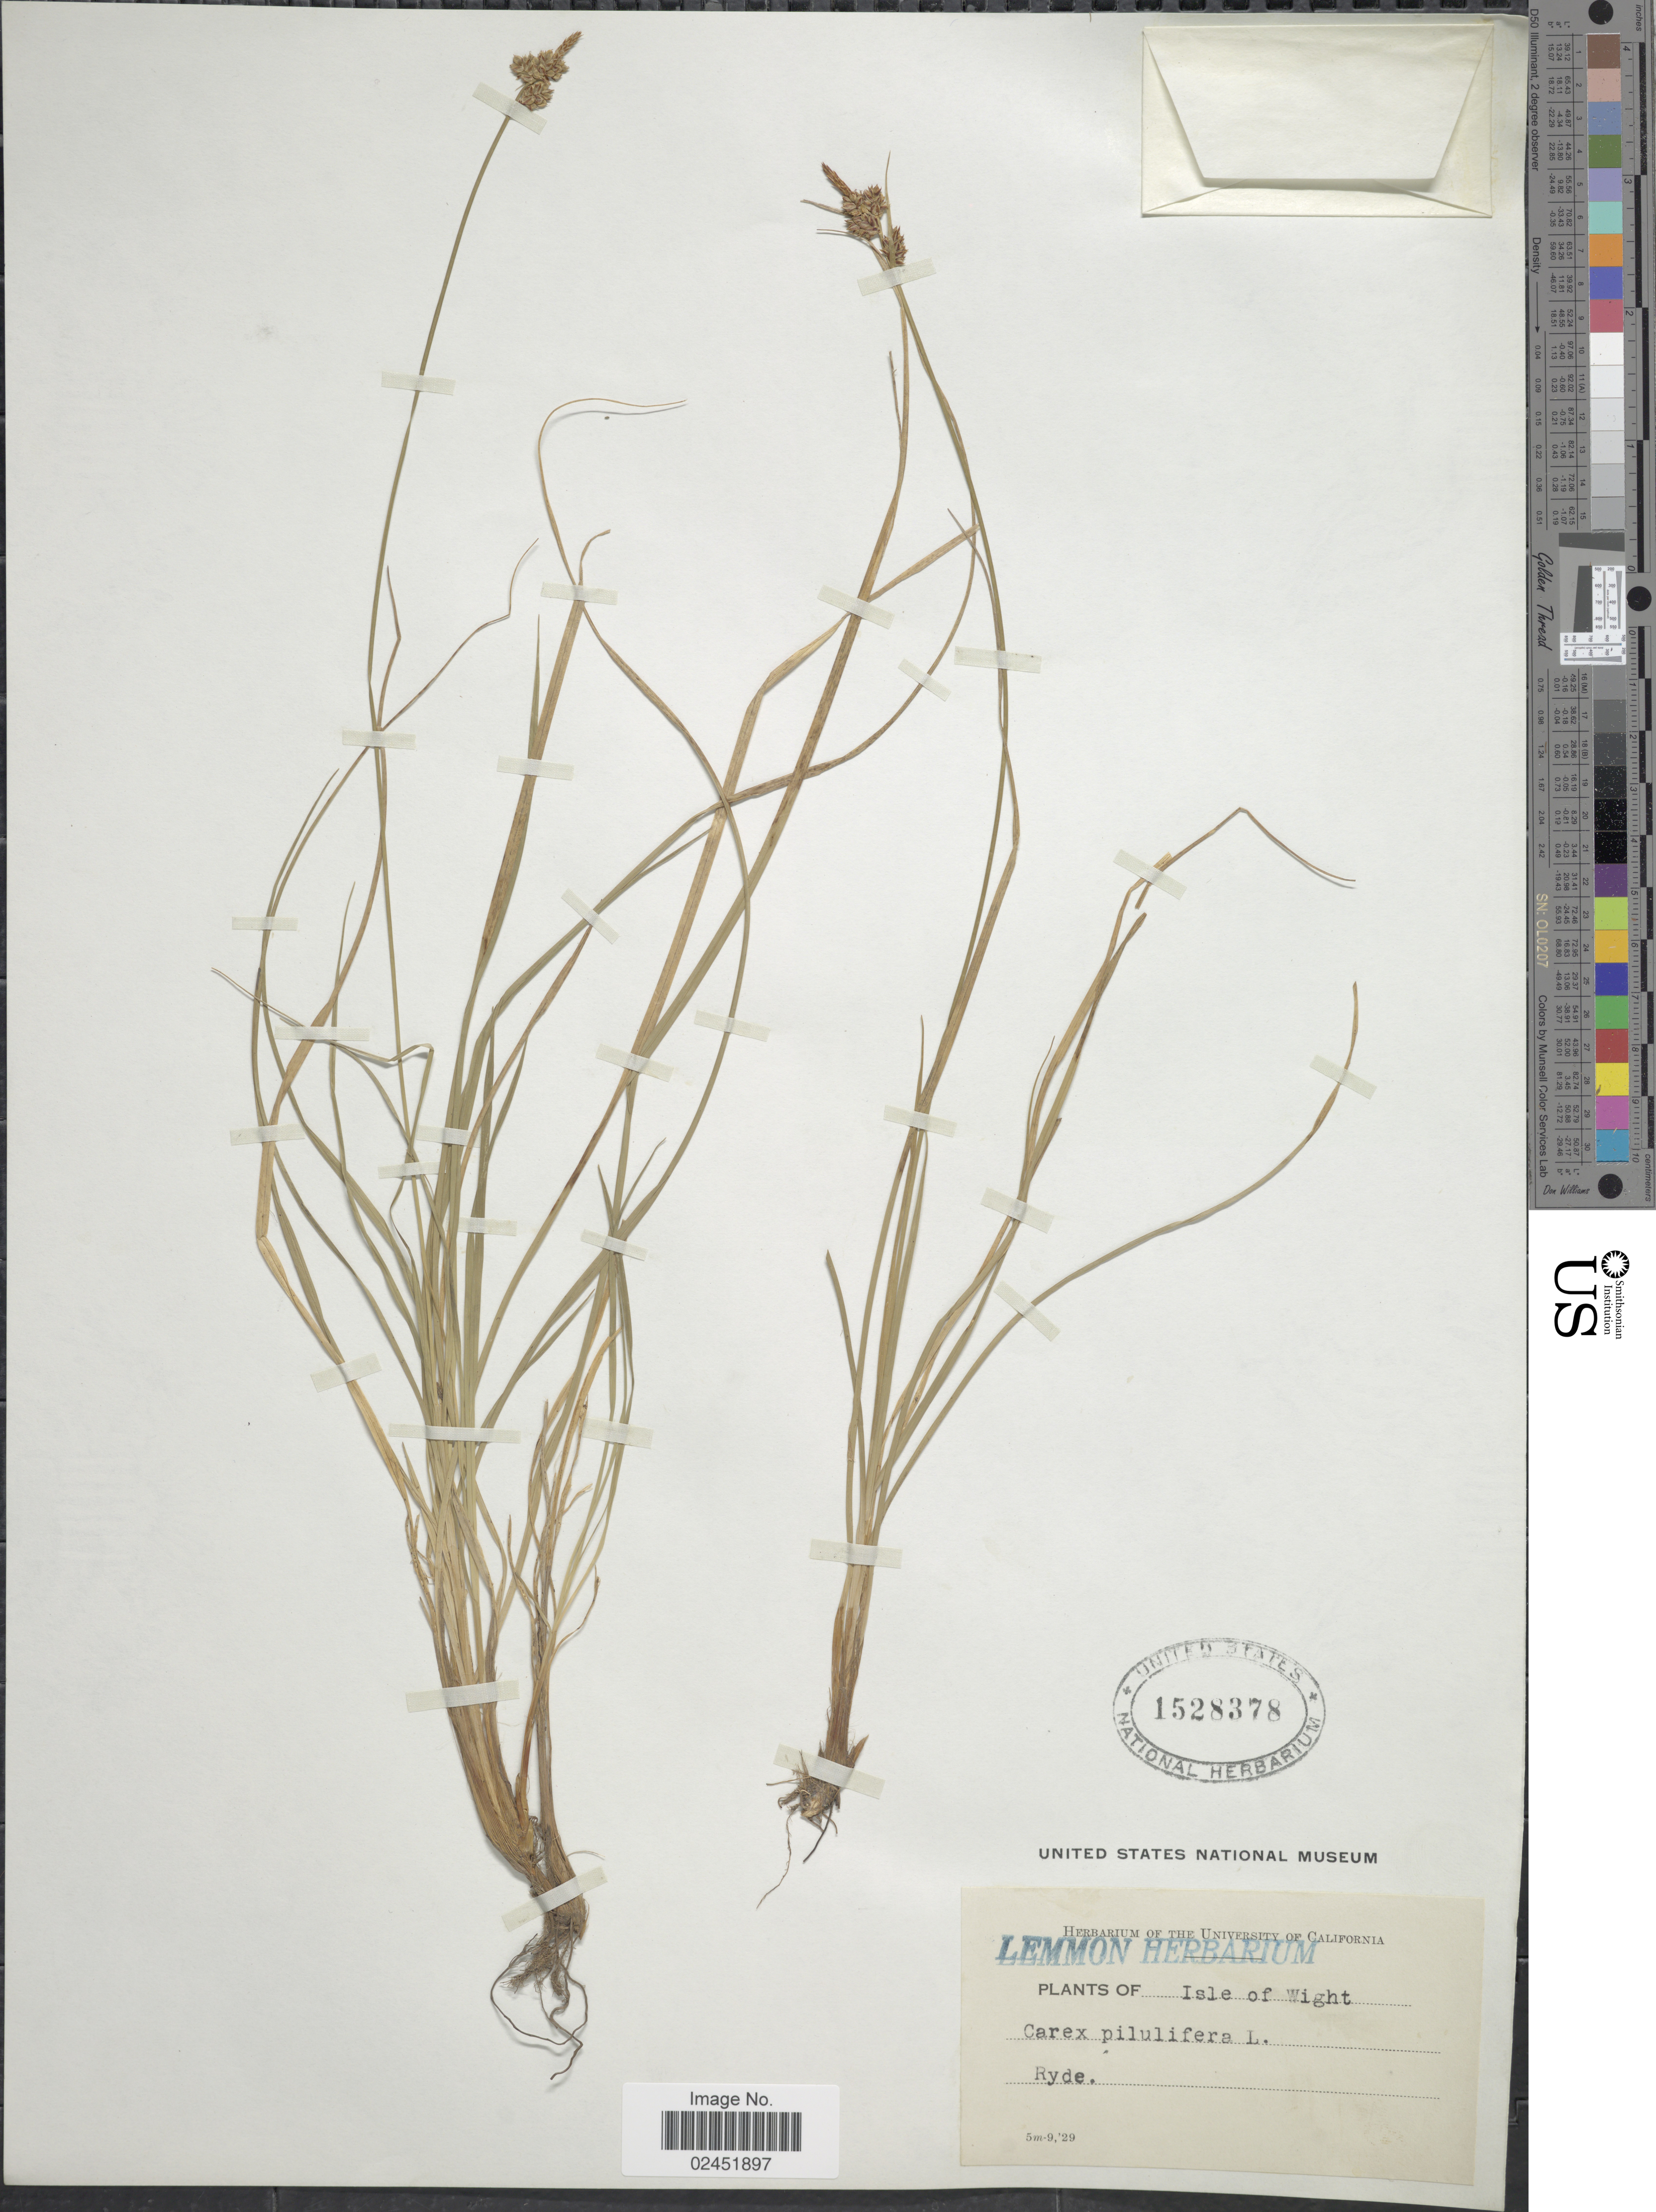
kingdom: Plantae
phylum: Tracheophyta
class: Liliopsida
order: Poales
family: Cyperaceae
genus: Carex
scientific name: Carex pilulifera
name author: L.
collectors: ex herb. Lemmon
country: United Kingdom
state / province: England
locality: Isle of Wight. Ryde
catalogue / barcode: US 1528378